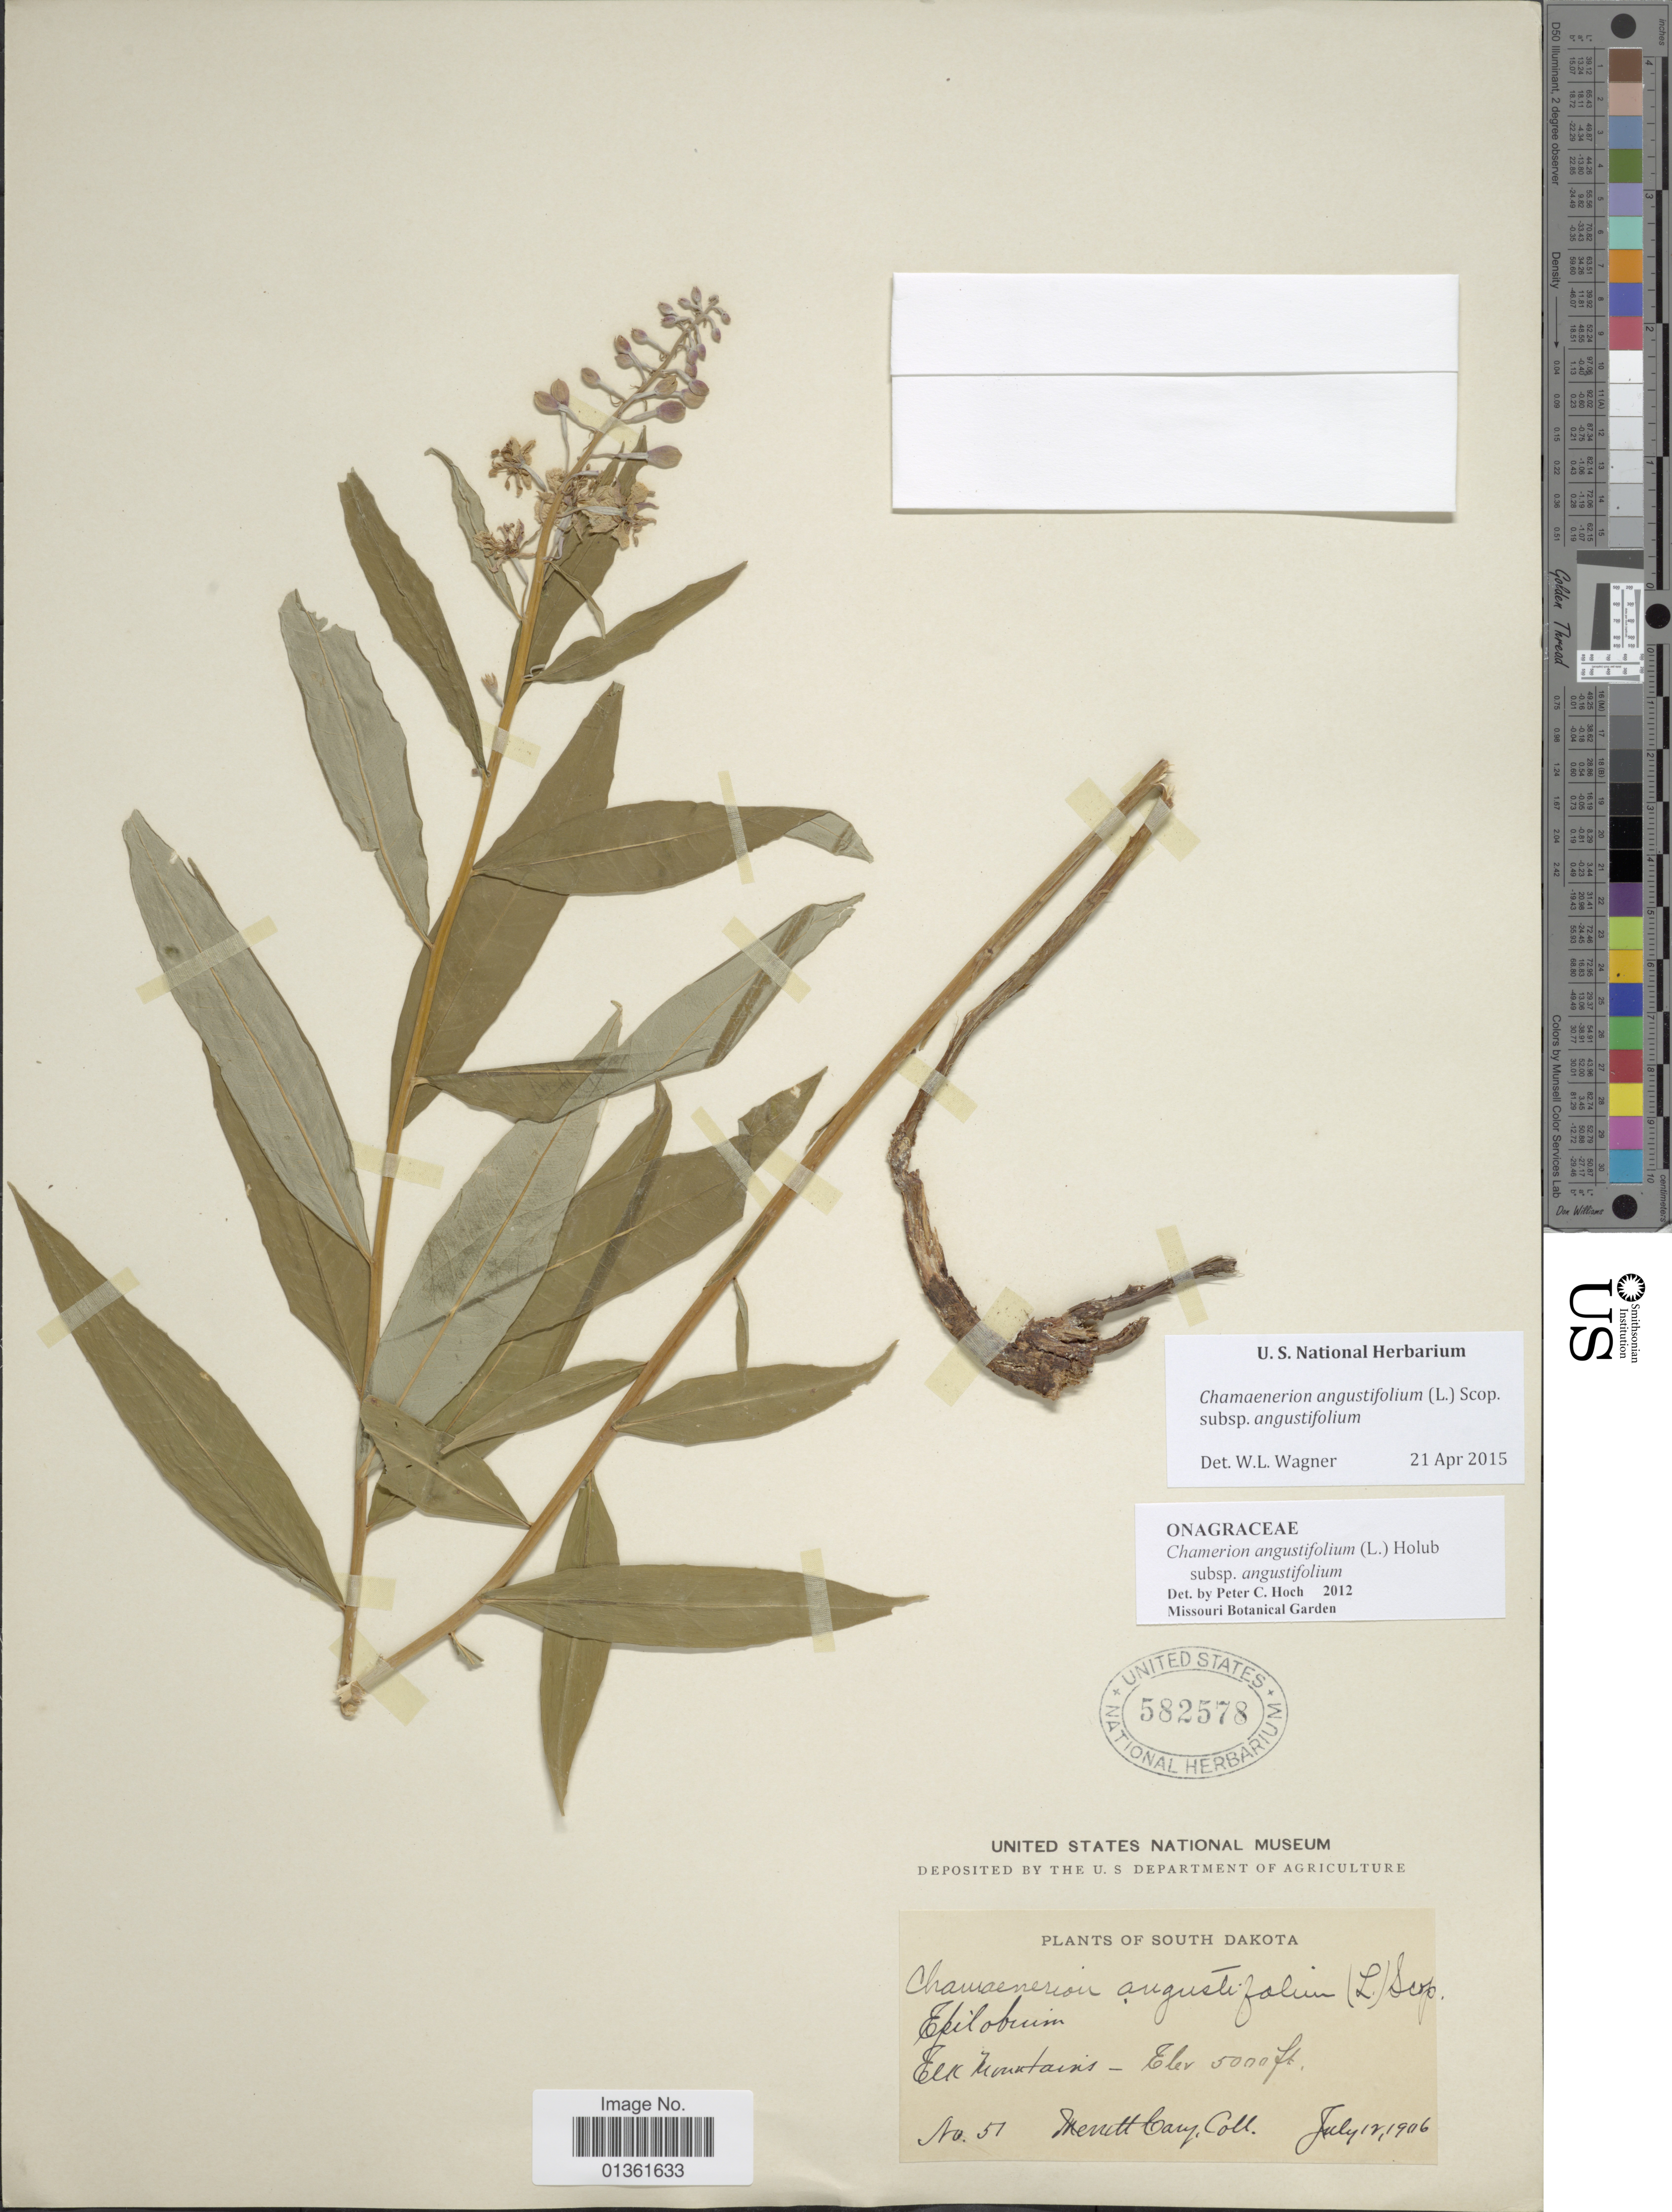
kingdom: Plantae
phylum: Tracheophyta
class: Magnoliopsida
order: Myrtales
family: Onagraceae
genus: Chamaenerion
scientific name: Chamaenerion angustifolium subsp. angustifolium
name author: (L.) Scop.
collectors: M. Cary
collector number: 51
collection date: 1906-07-12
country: United States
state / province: South Dakota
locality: Elk Mountains.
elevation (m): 1524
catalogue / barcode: US 582578